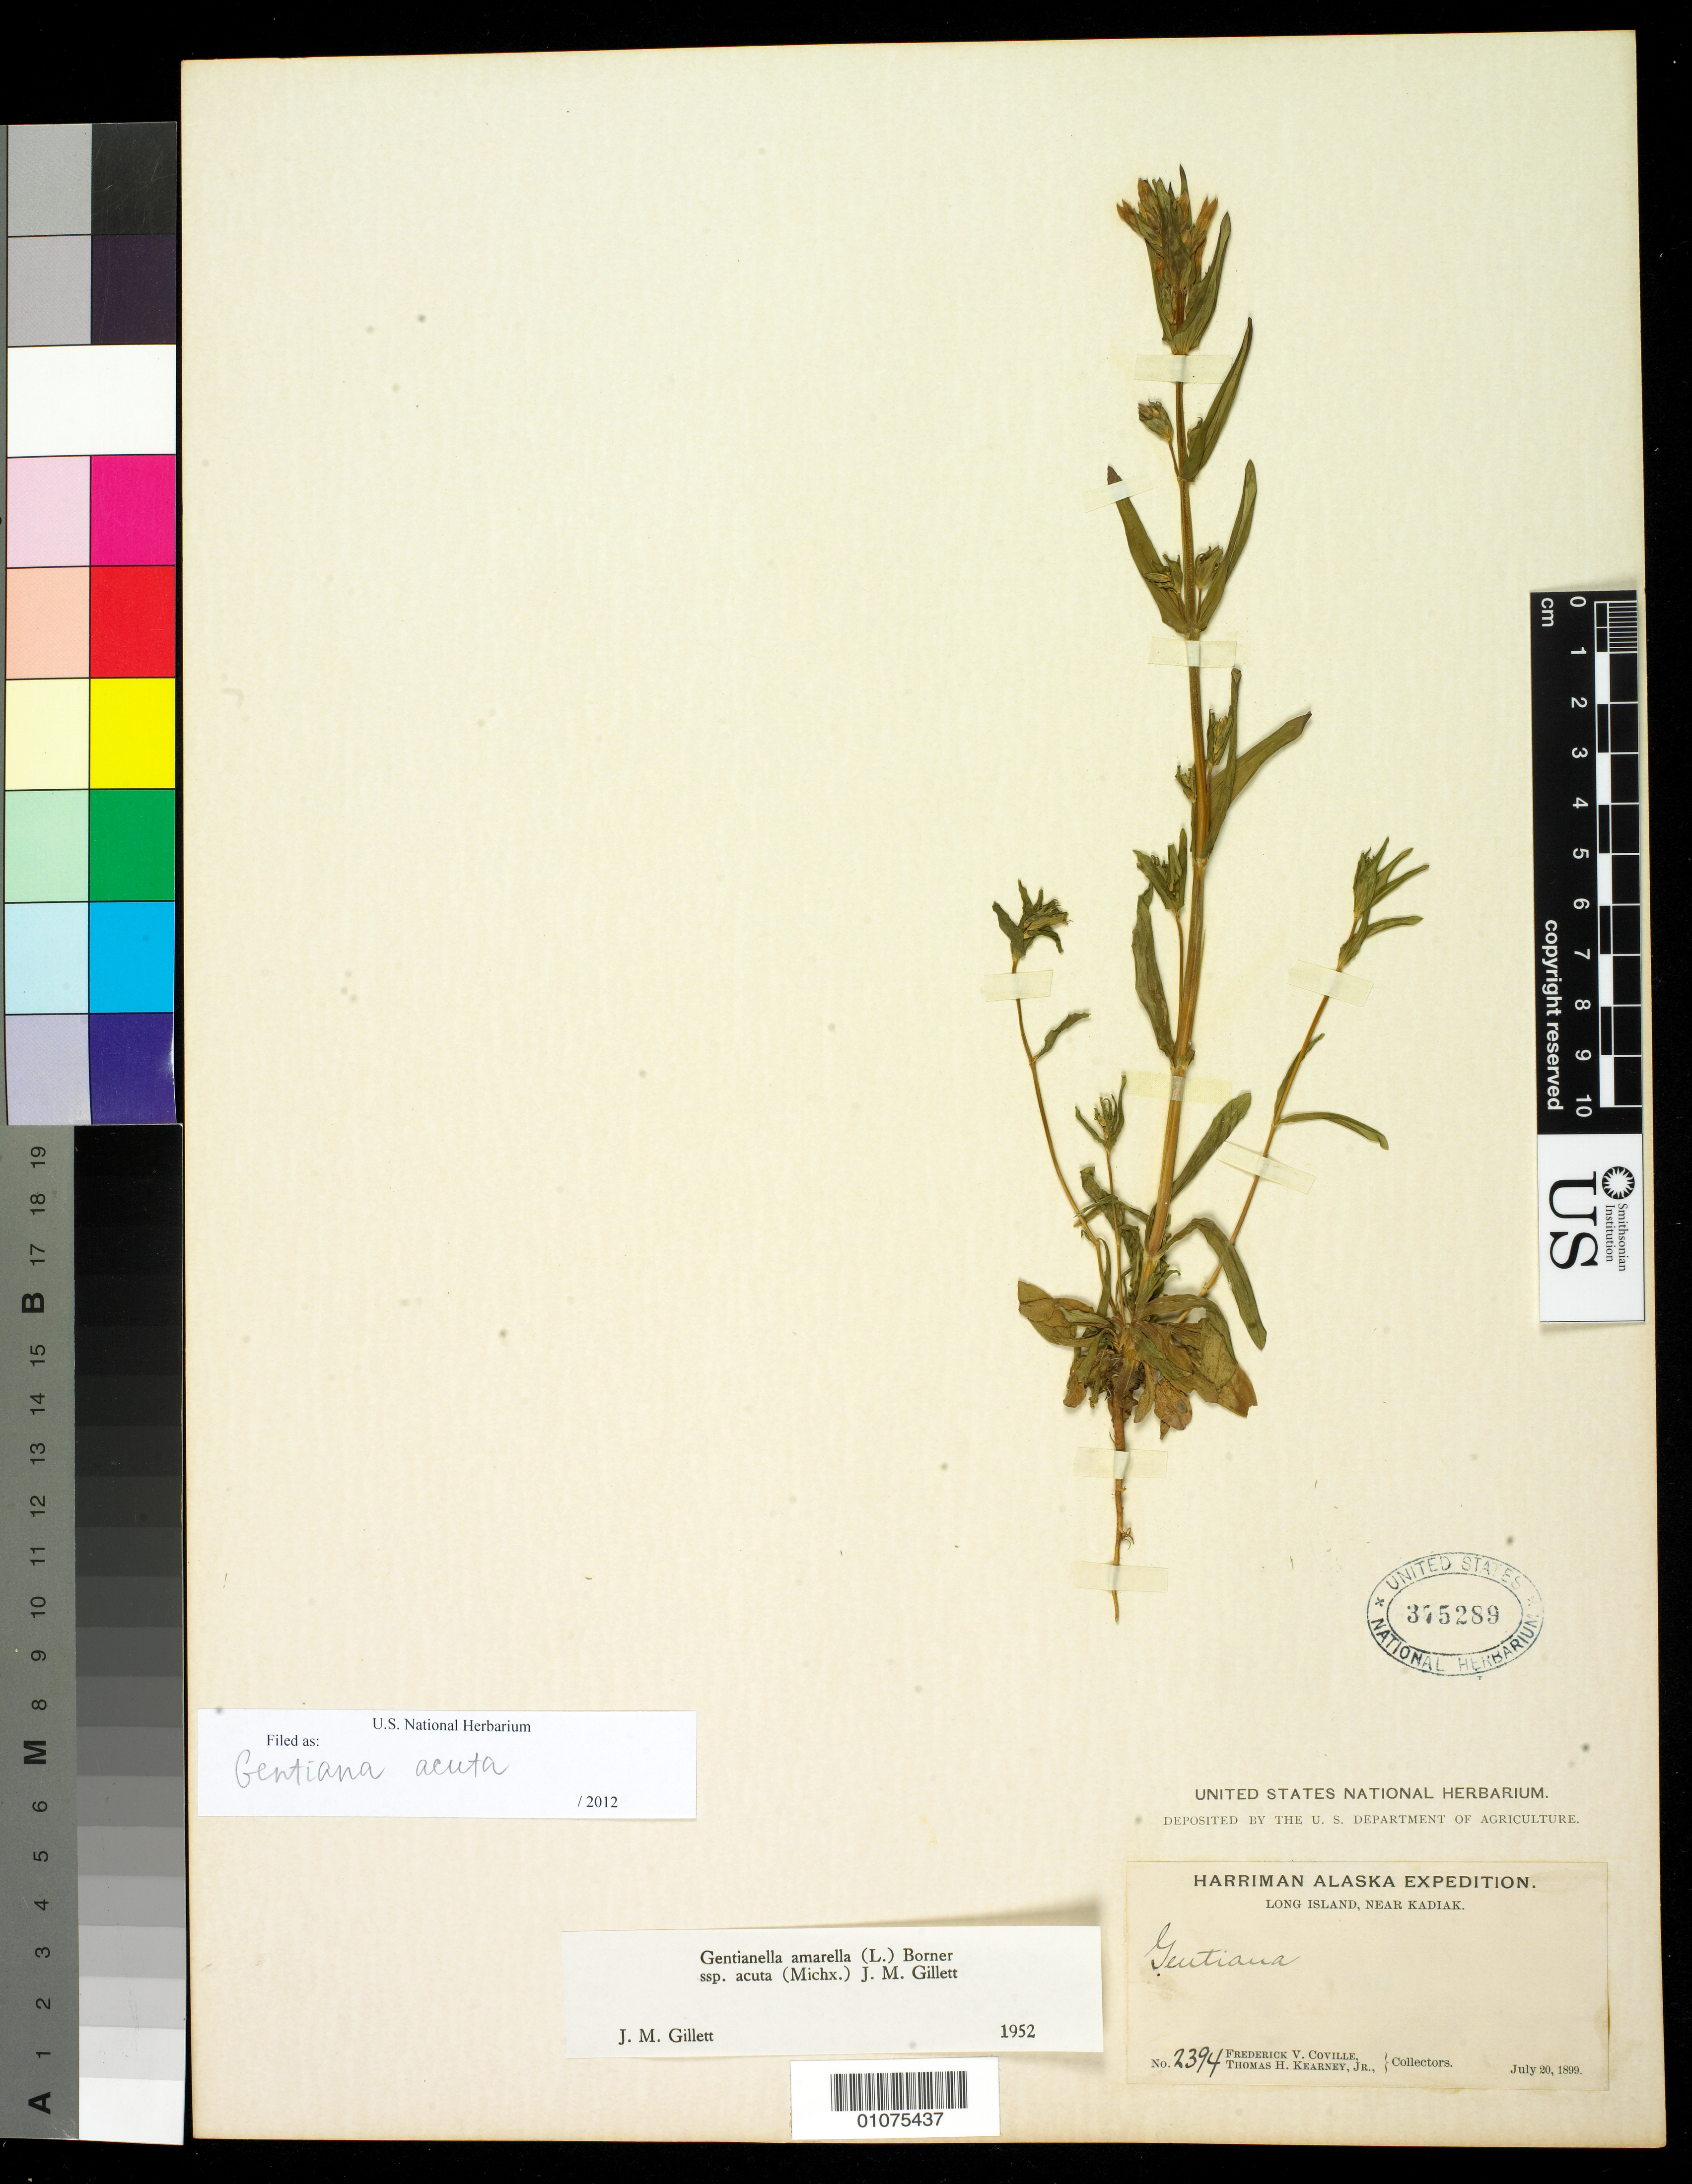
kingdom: Plantae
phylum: Tracheophyta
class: Magnoliopsida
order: Gentianales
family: Gentianaceae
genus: Gentiana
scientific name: Gentiana acuta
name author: Michx.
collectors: F. V. Coville & T. H. Kearney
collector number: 2394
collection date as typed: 20 Jul 1899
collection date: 1899-07-20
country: United States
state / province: Alaska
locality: Long island, near Kodiak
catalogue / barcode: US 375289